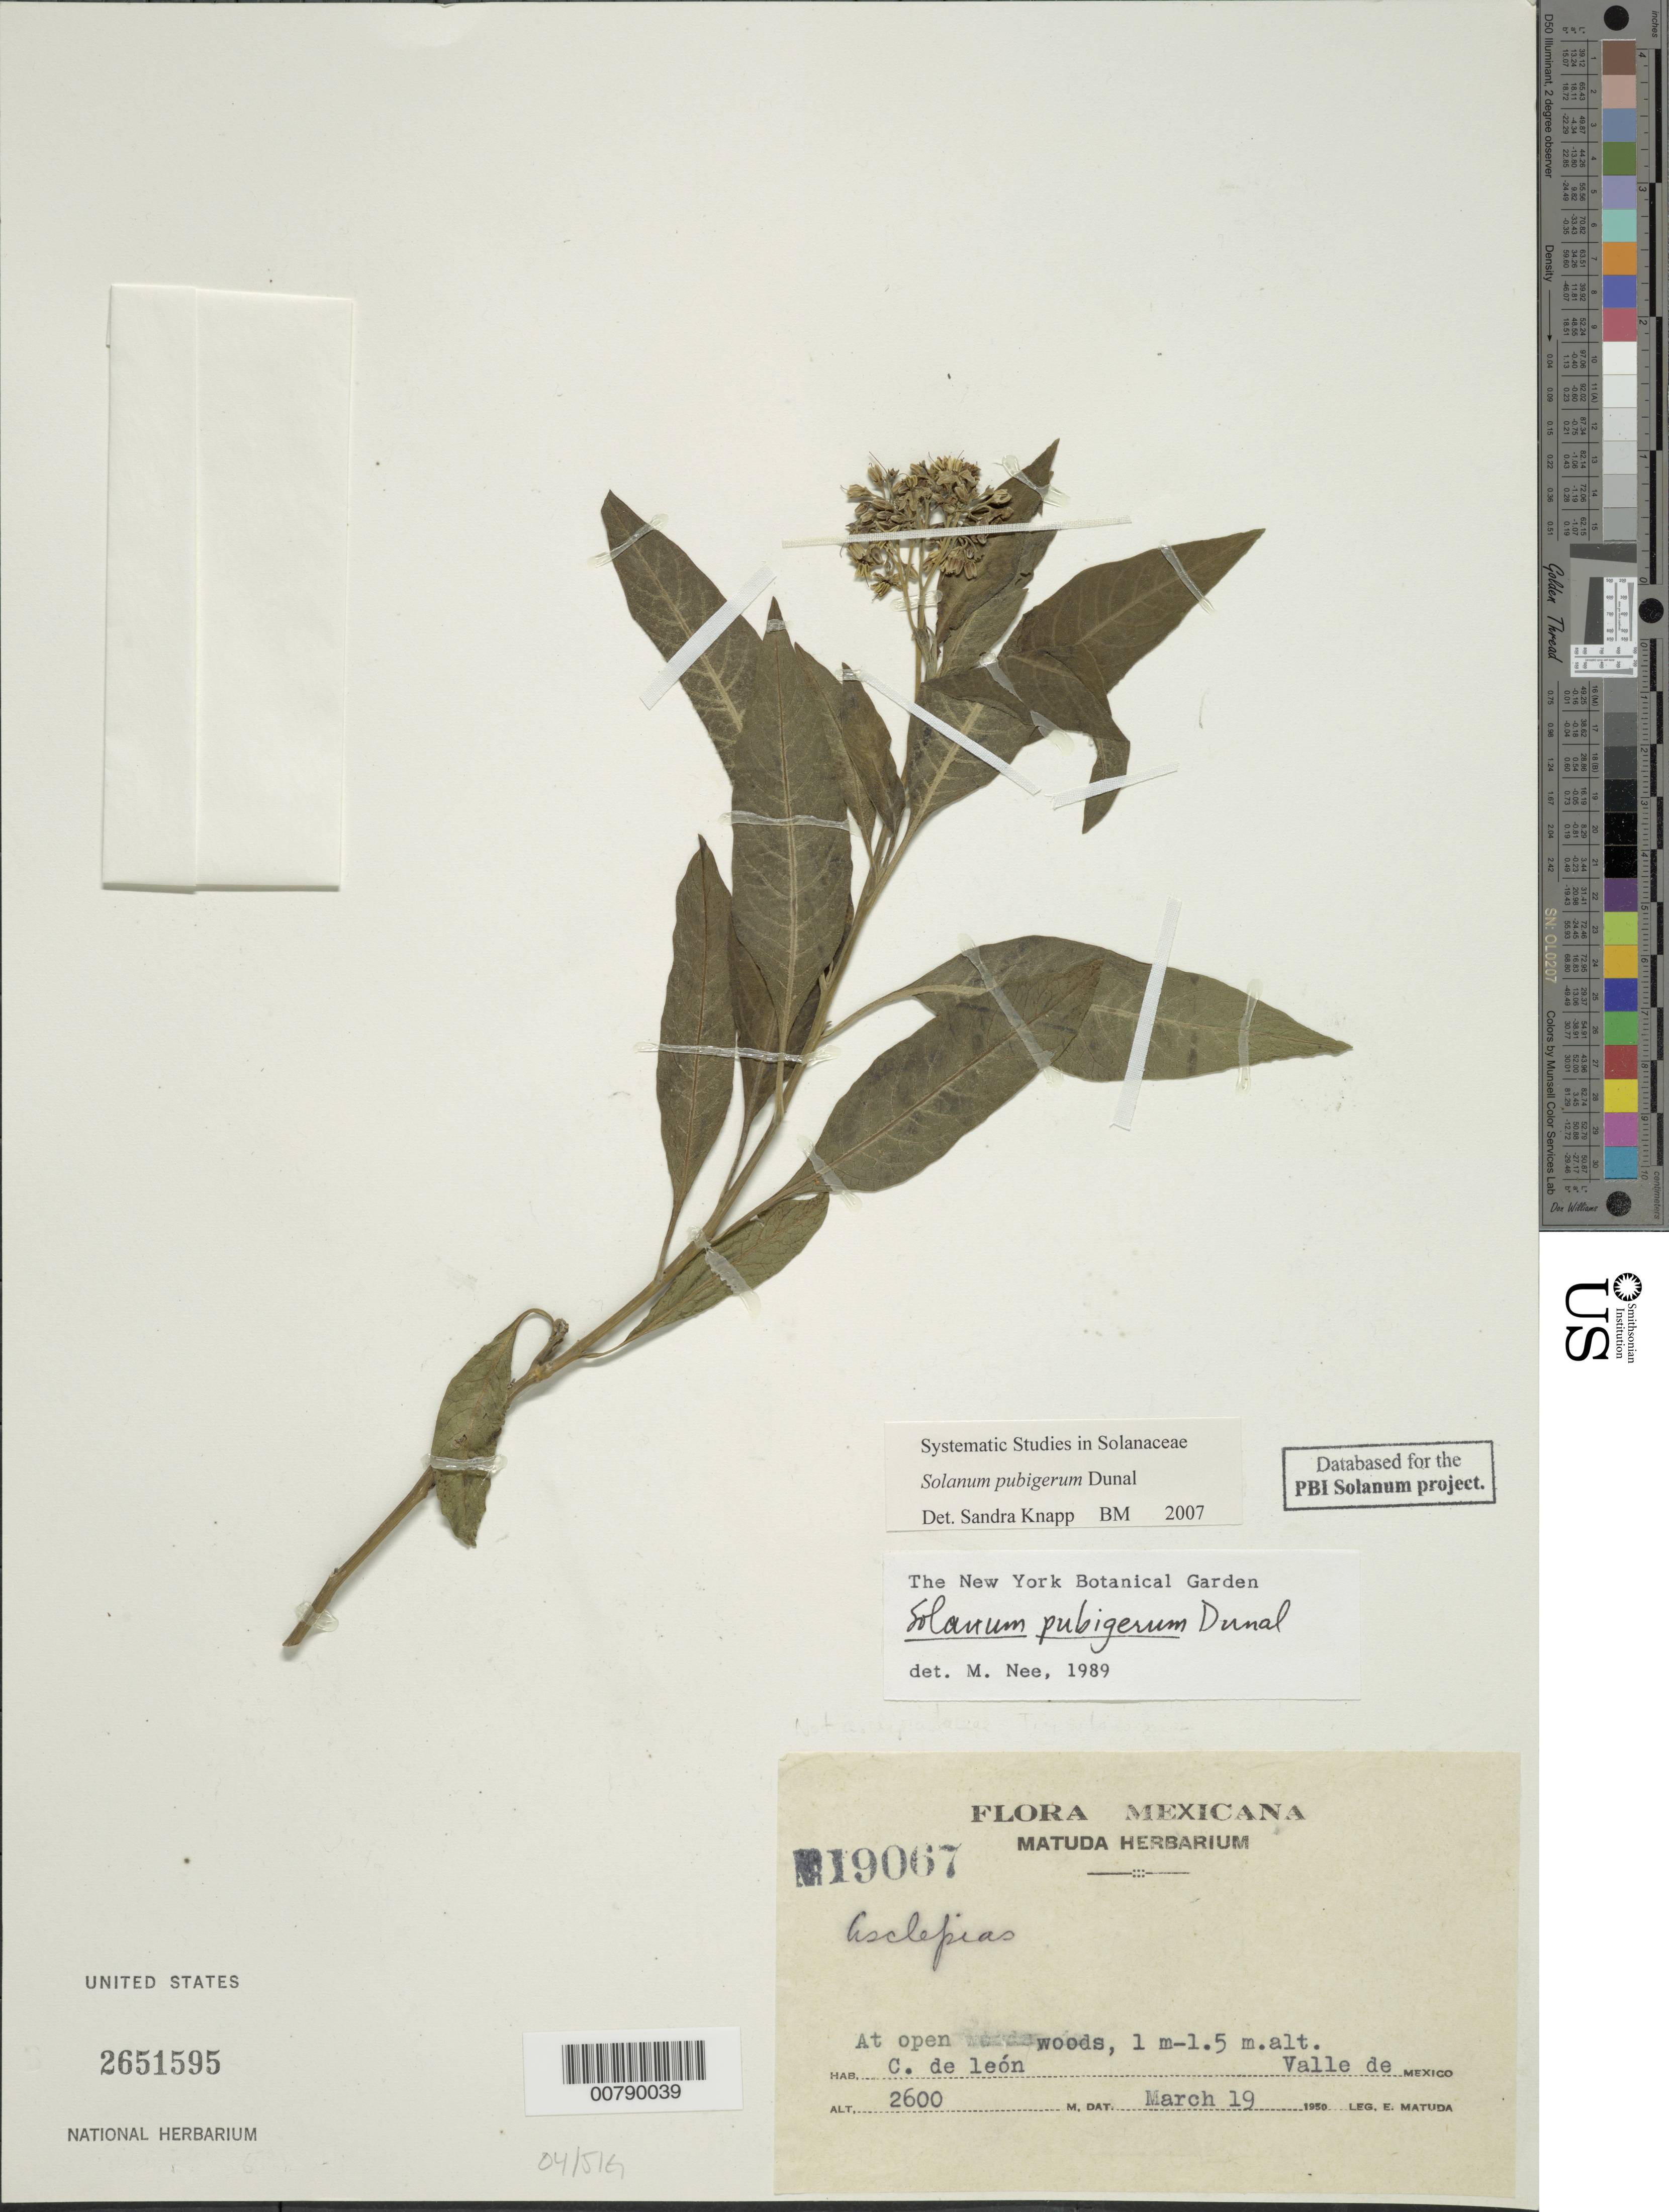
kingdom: Plantae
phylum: Tracheophyta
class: Magnoliopsida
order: Solanales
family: Solanaceae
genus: Solanum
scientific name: Solanum pubigerum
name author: Dunal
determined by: Knapp, S. D.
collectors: E. Matuda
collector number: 19067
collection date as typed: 19 Mar 1950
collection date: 1950-03-19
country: Mexico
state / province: Distrito Federal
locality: Valle de Mexico, Cerro de Leon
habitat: at open woods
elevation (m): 2600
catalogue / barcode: US 2651595